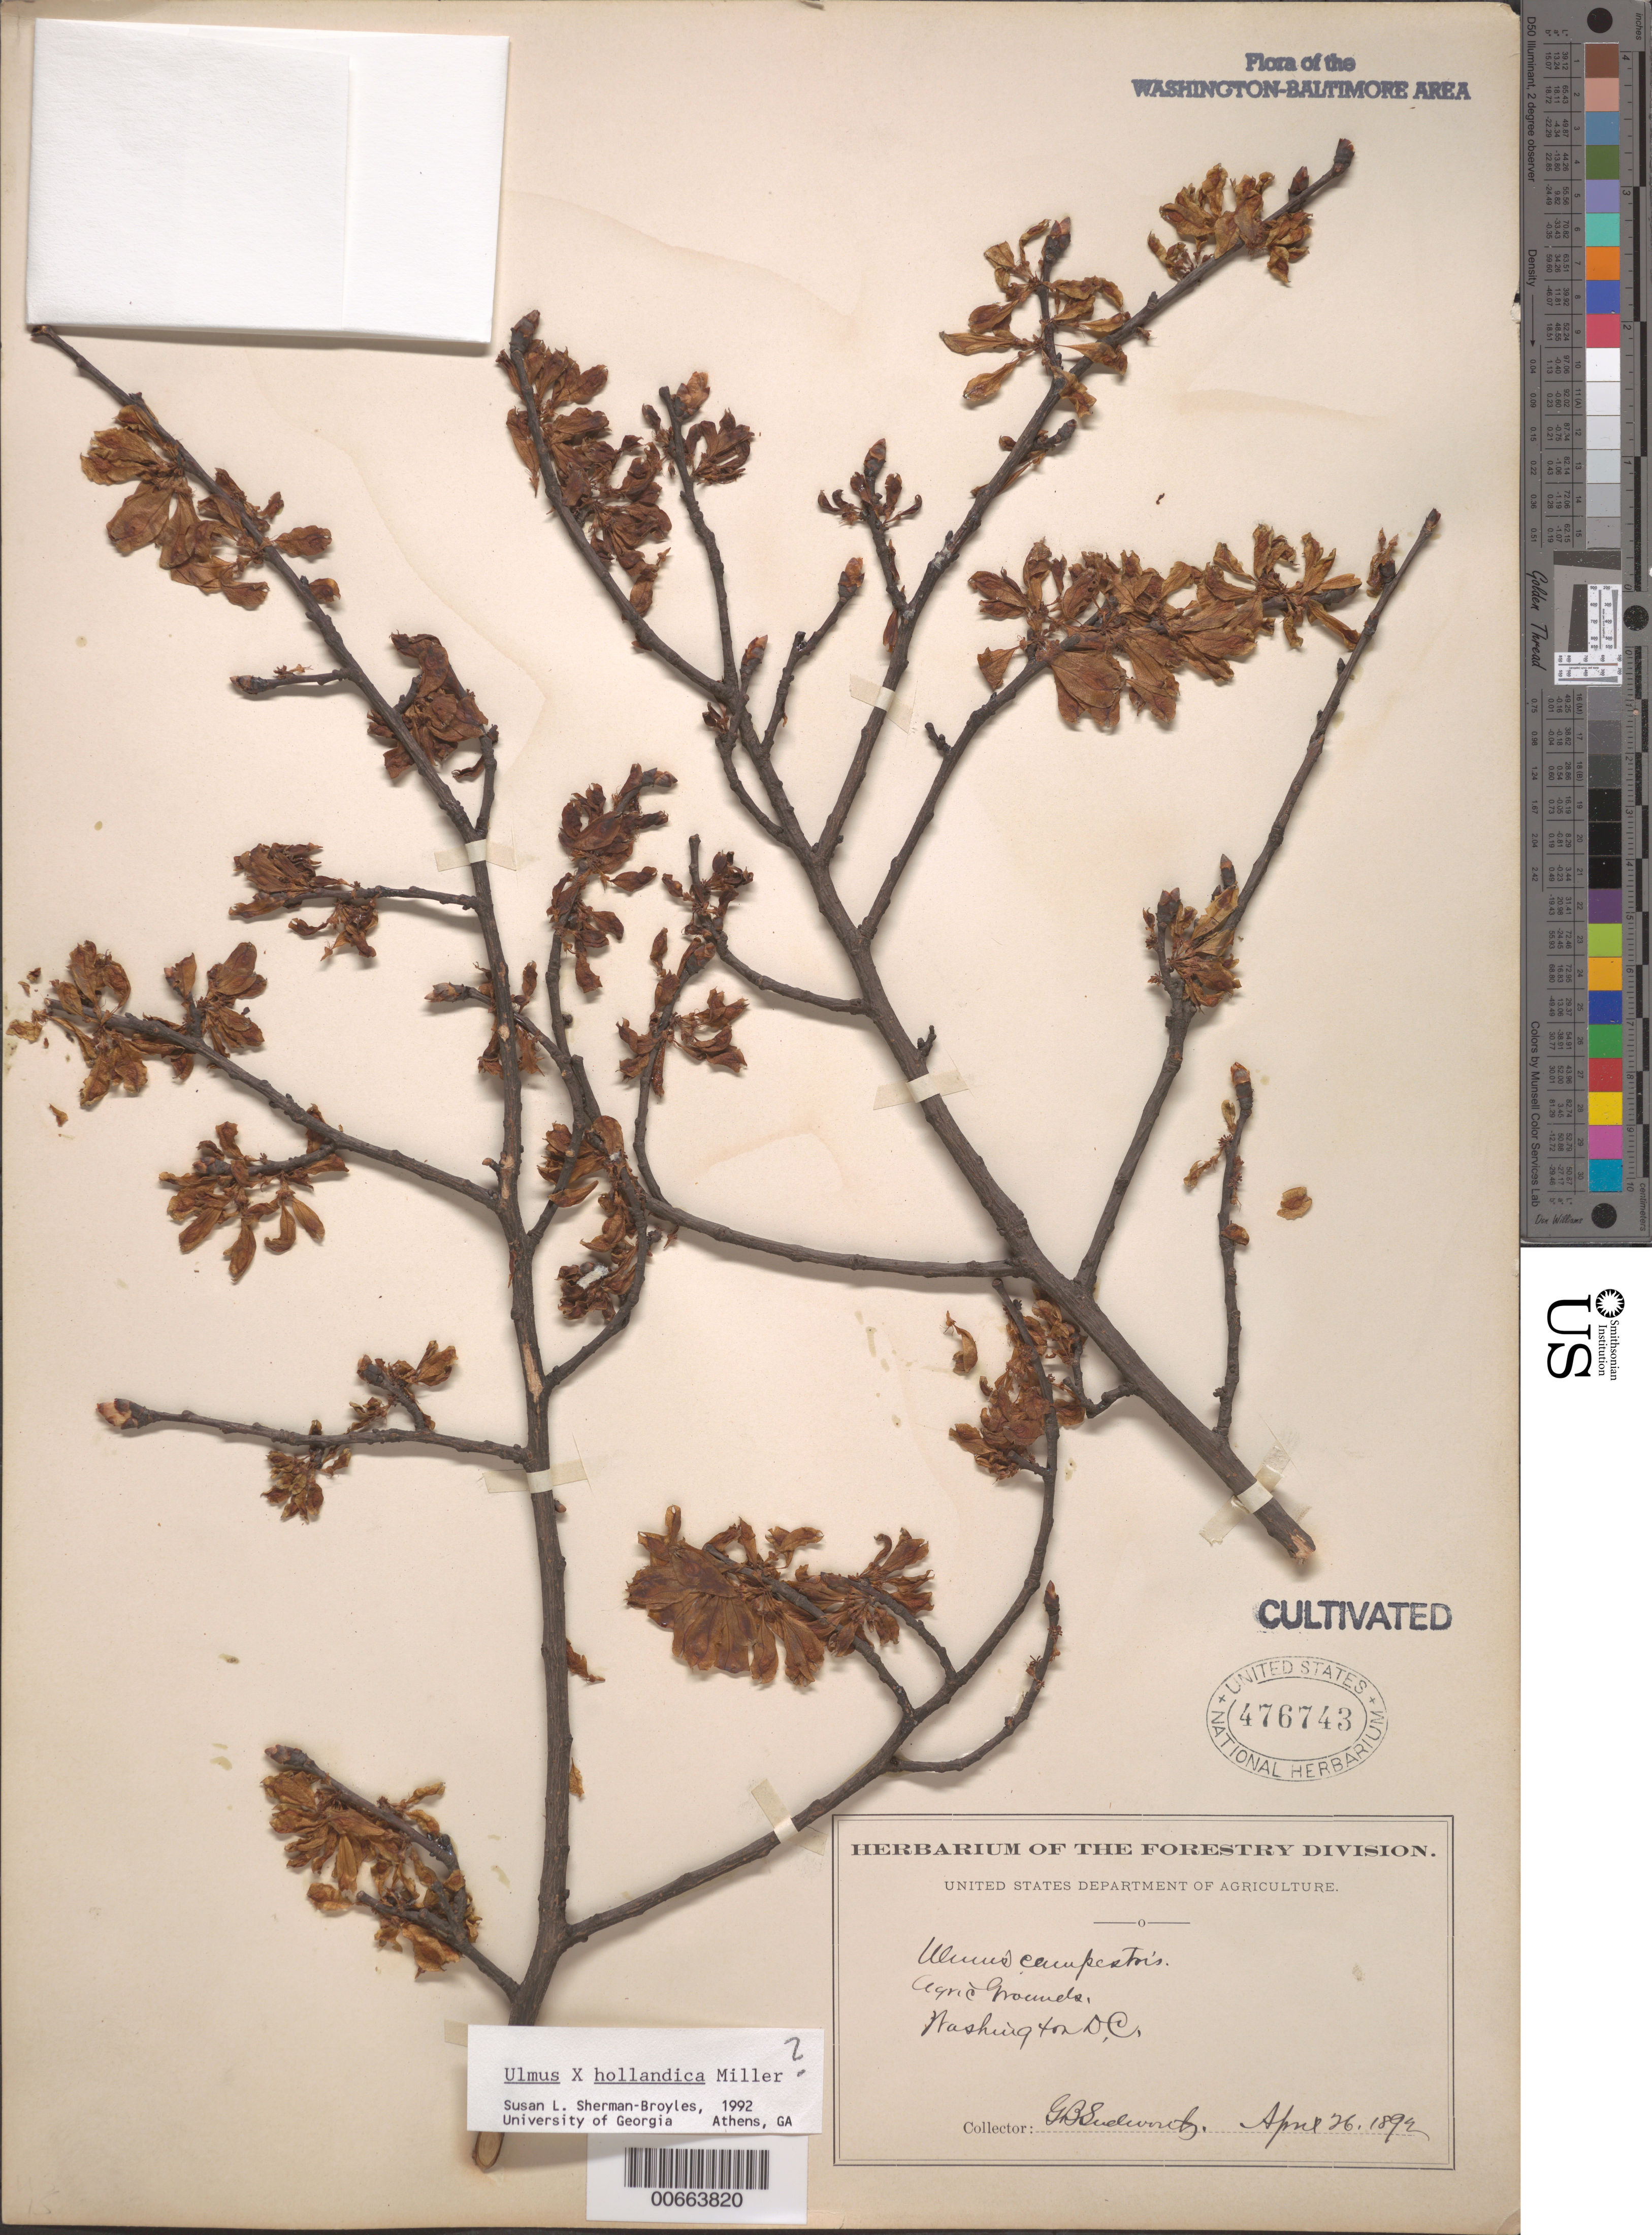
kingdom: Plantae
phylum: Tracheophyta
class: Magnoliopsida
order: Rosales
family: Ulmaceae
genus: Ulmus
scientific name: Ulmus hollandica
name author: Mill.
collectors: G. B. Sudworth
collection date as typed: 26 Apr 1892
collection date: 1892-04-26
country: United States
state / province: District of Columbia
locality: Agricultural Grounds, USDA.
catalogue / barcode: US 476743